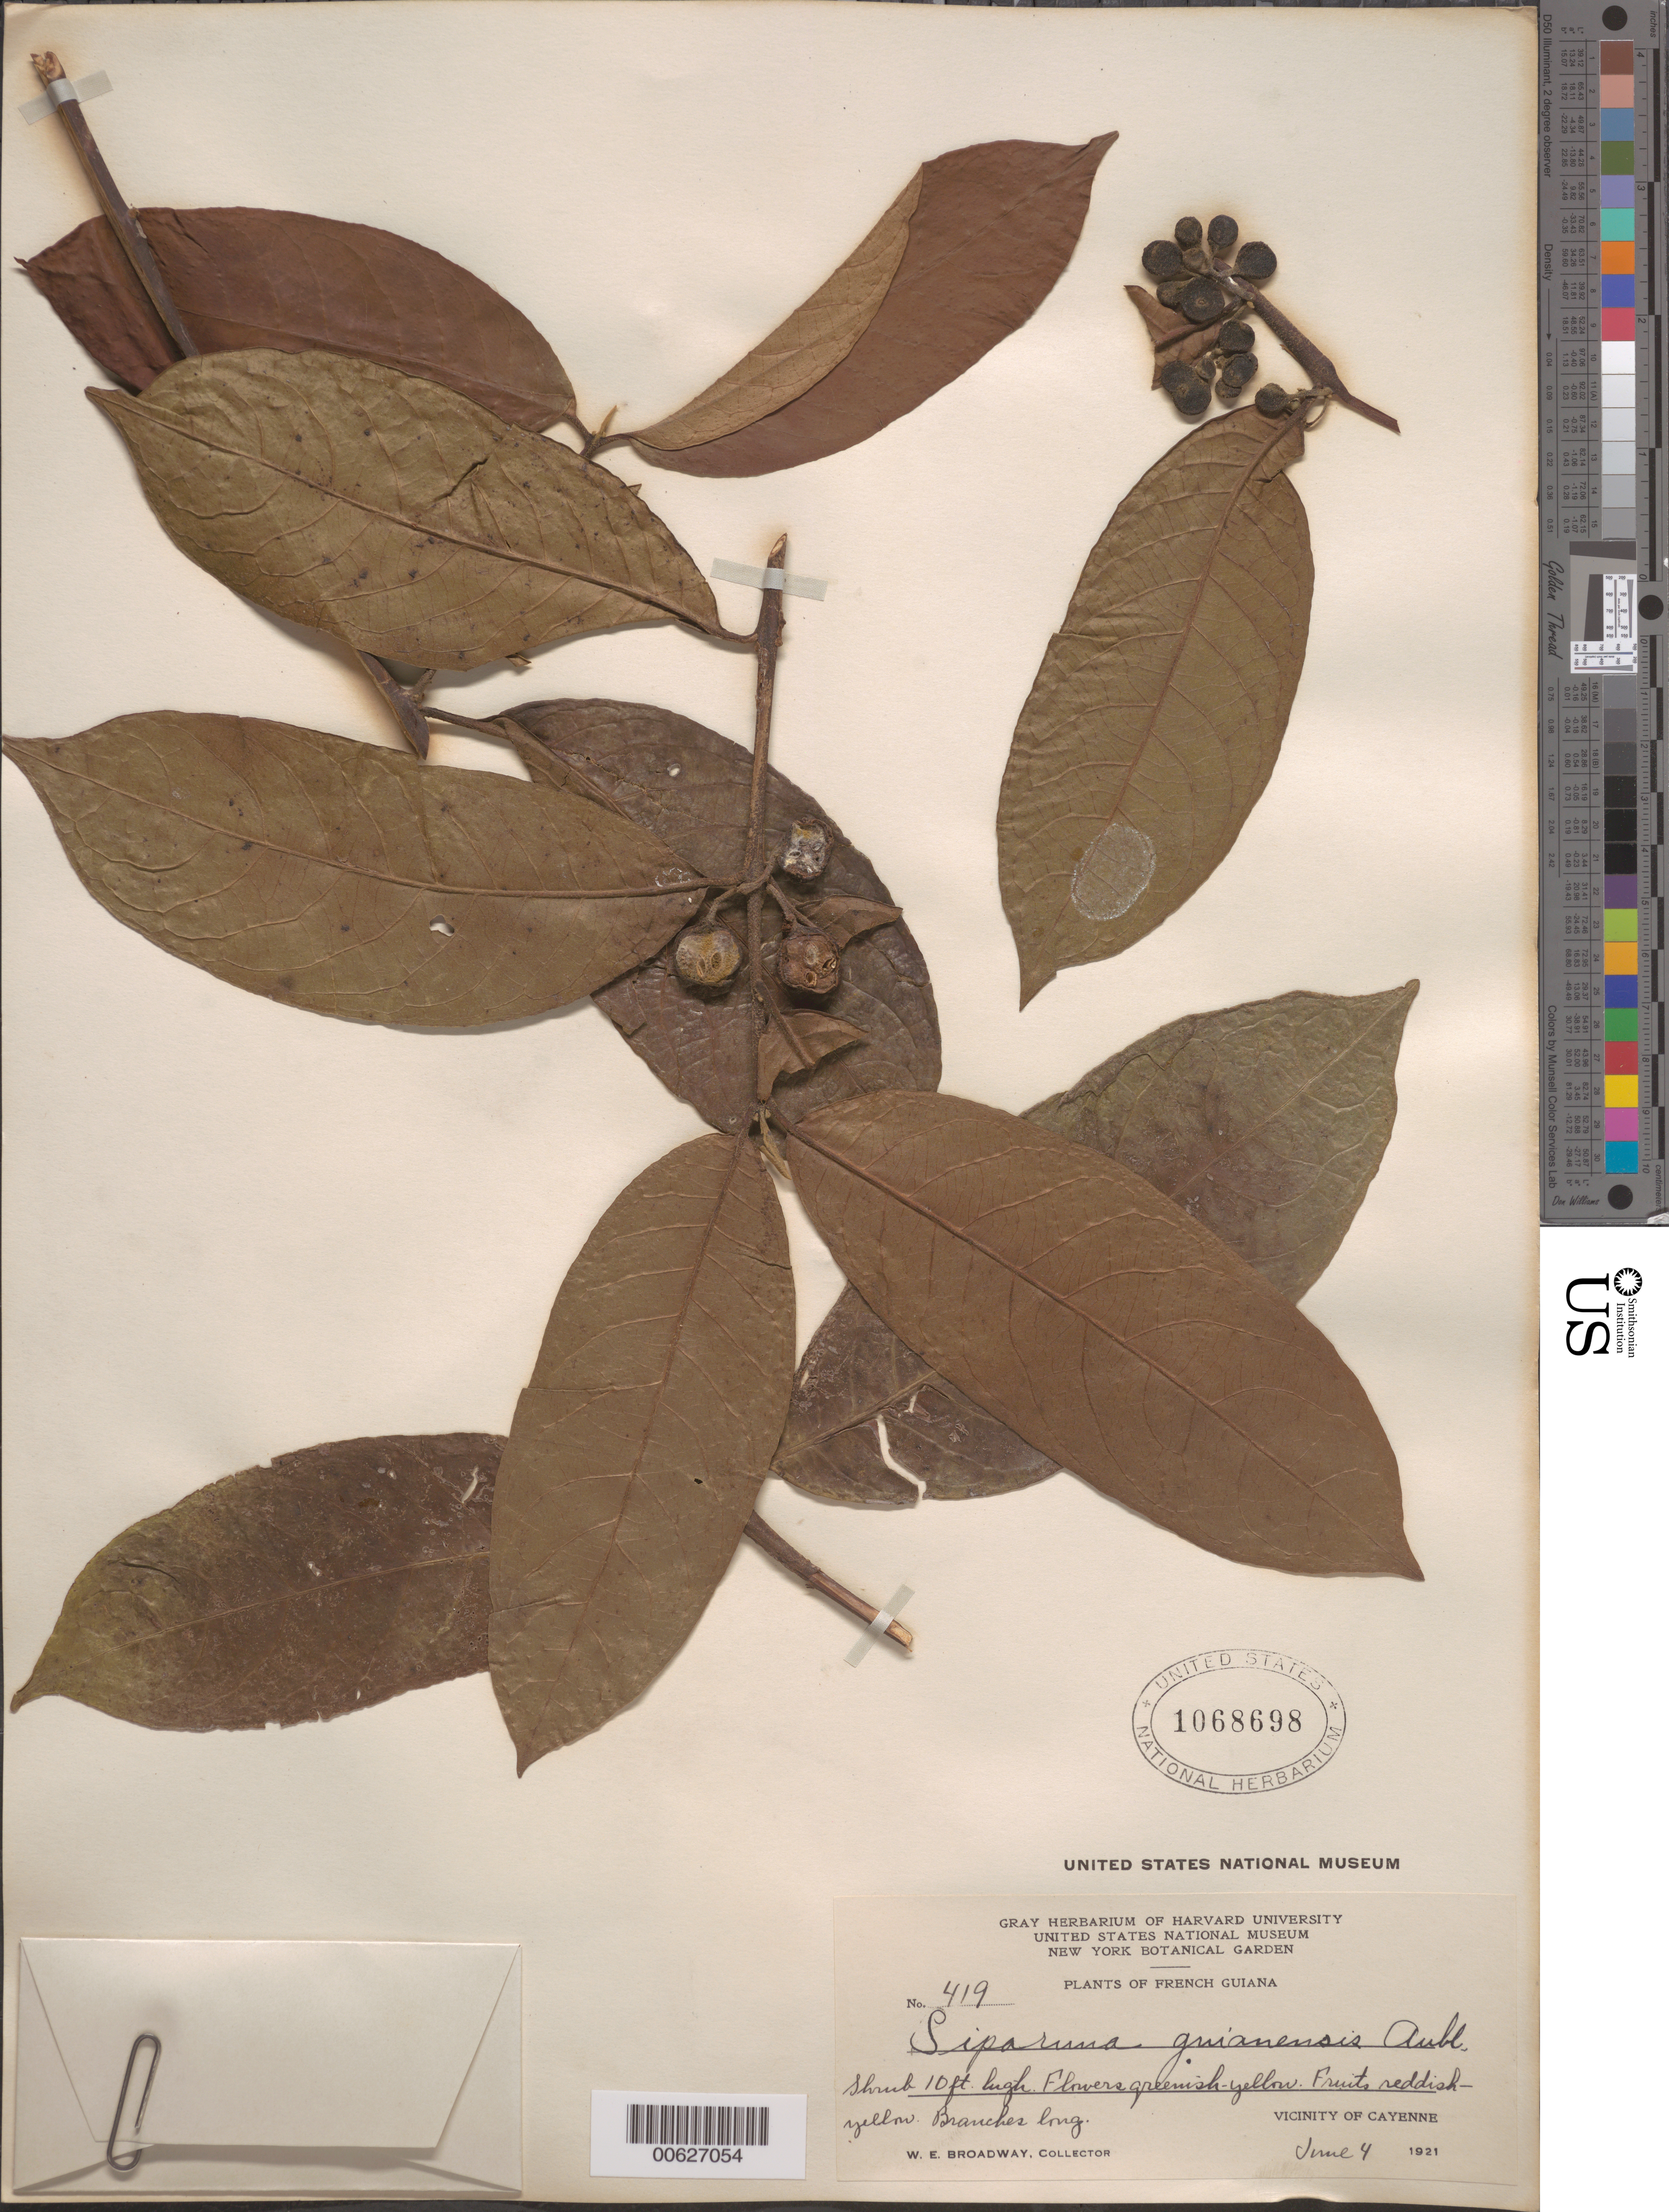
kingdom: Plantae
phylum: Tracheophyta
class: Magnoliopsida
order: Laurales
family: Siparunaceae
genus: Siparuna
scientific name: Siparuna guianensis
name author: Aubl.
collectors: W. E. Broadway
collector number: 419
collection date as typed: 4-Jun-21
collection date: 1921-06-04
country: French Guiana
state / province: Cayenne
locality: Cayenne, vic.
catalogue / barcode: US 1068698